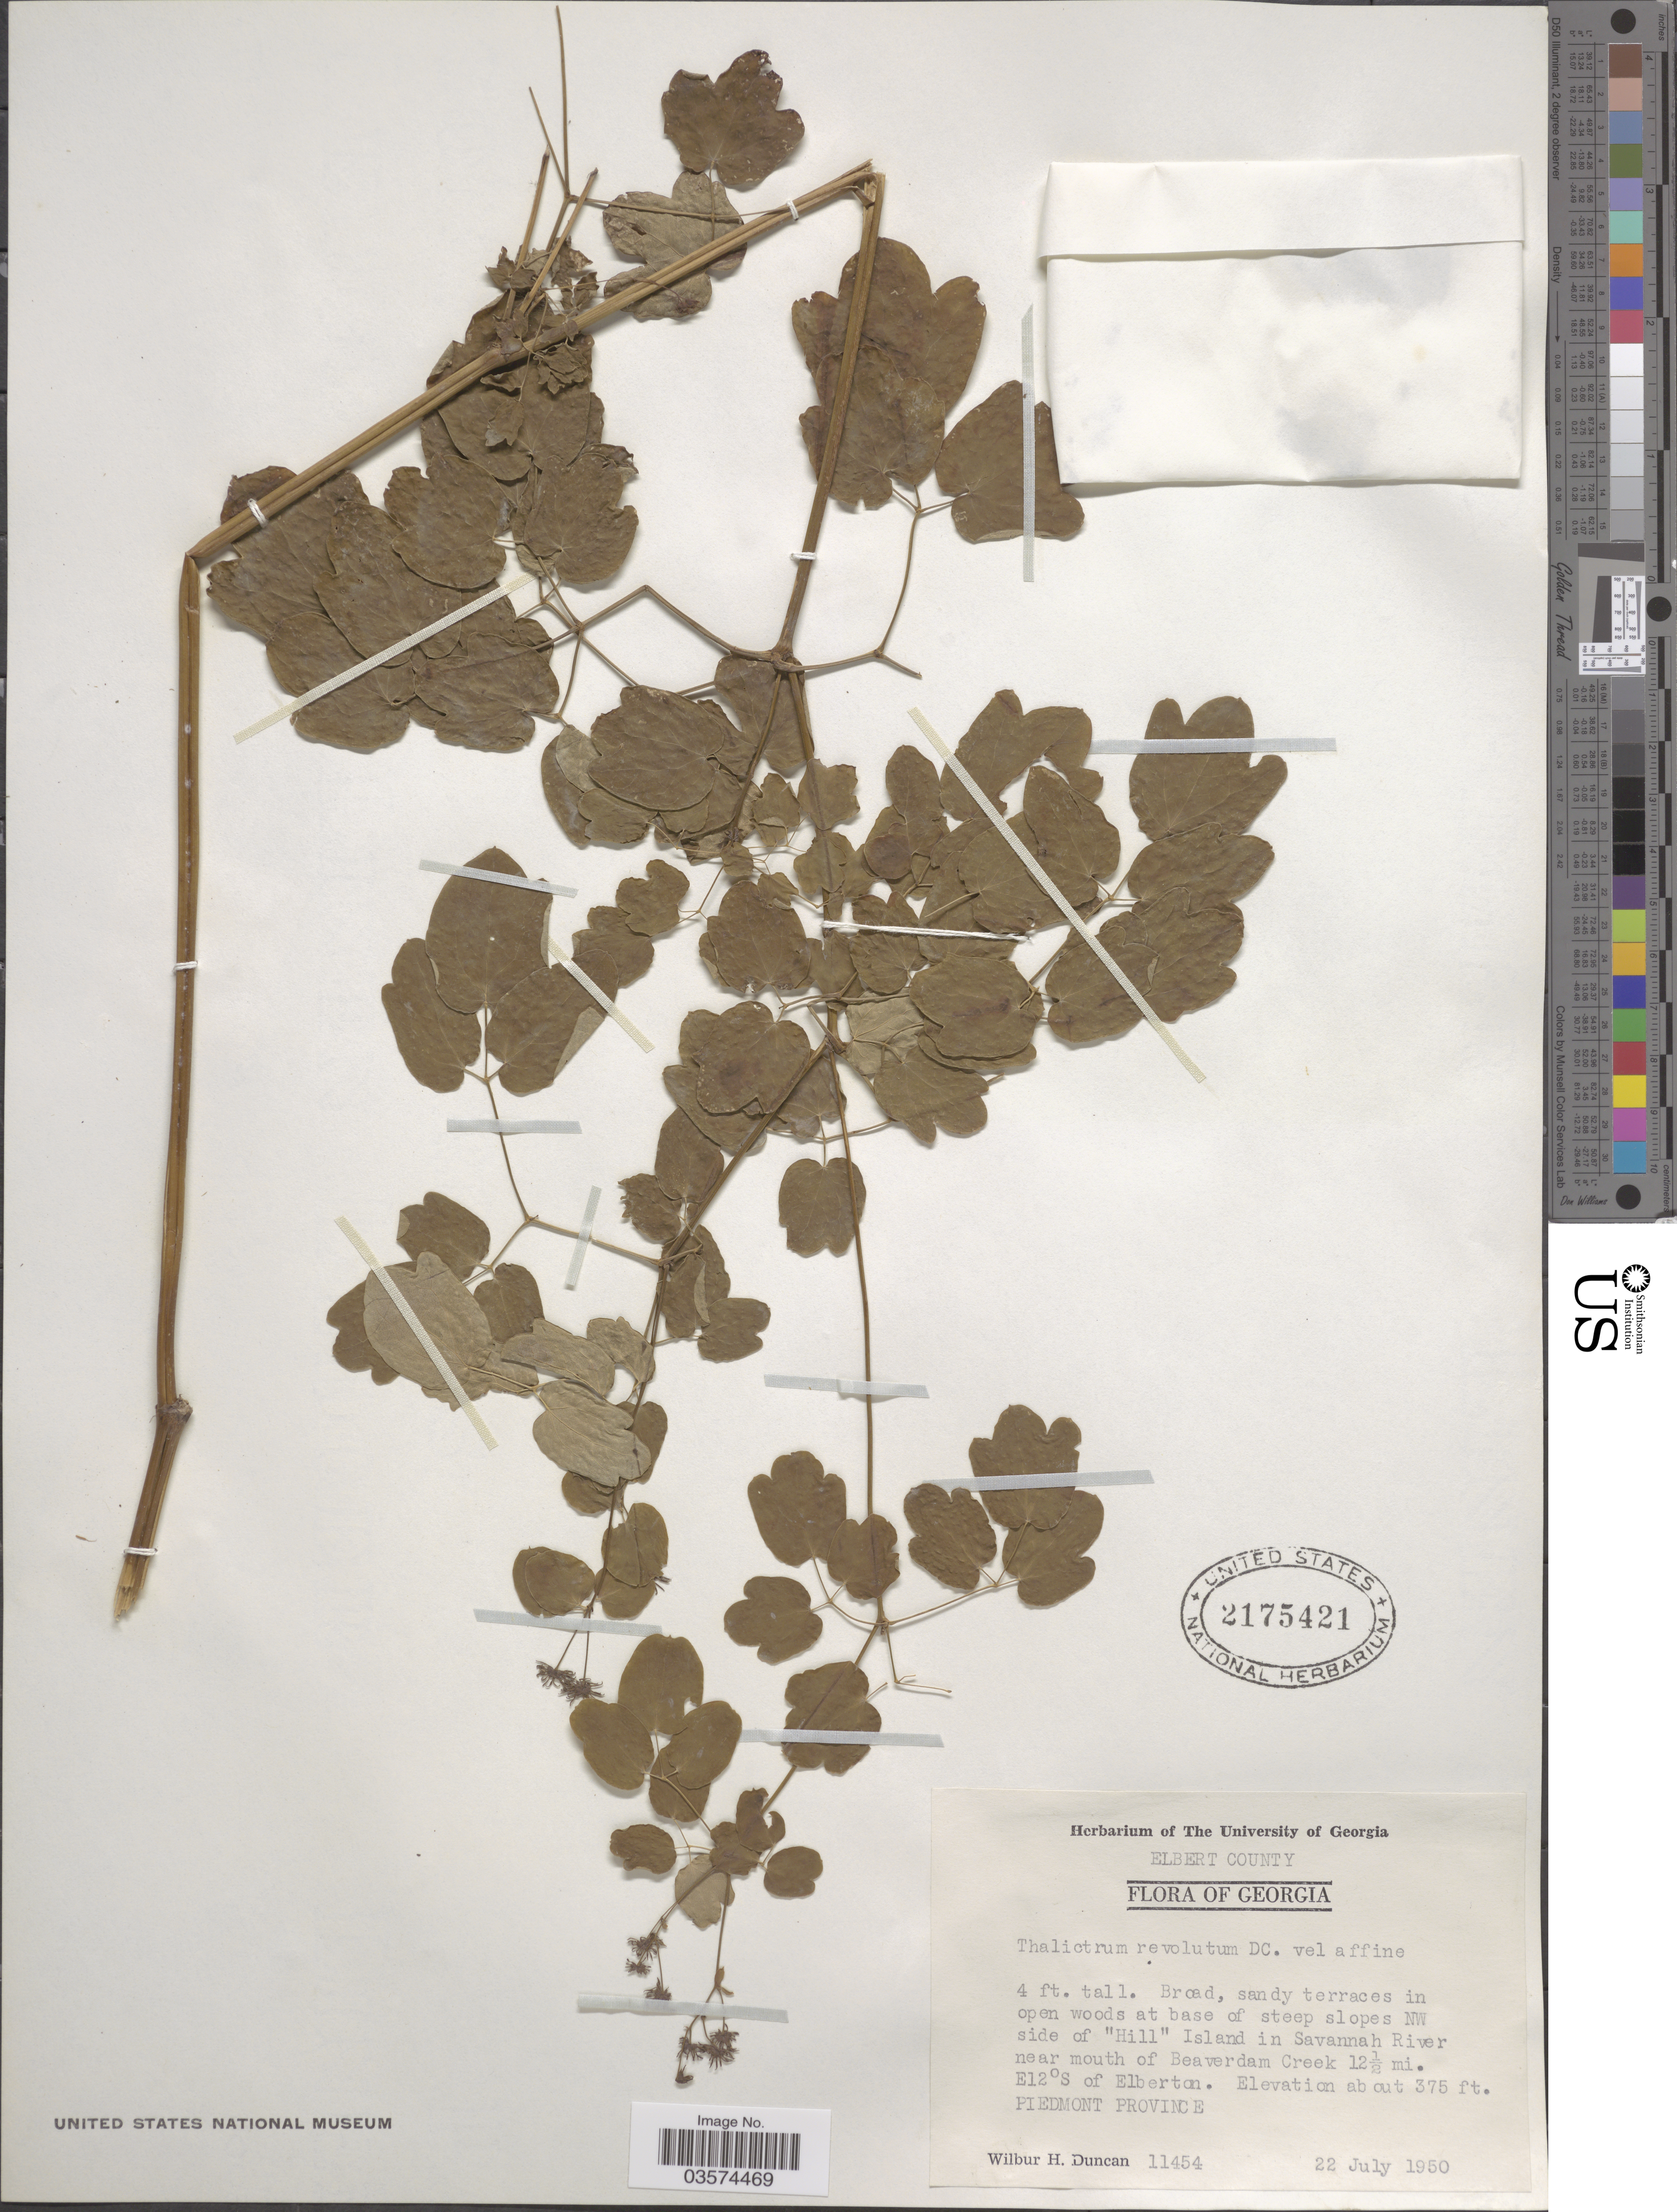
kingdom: Plantae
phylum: Tracheophyta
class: Magnoliopsida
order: Ranunculales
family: Ranunculaceae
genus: Thalictrum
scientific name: Thalictrum amphibolum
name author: Greene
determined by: Strong, Mark T., (BOT), Smithsonian Institution - National Museum of Natural History (UNITED STATES)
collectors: W. H. Duncan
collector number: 11454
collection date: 1950-07-22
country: United States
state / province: Georgia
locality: Elbert County. Broad, sandy terraces in open woods at base of steep slopes NW side of 'Hill' Island in Savannah River near mouth of Beaverdam Creek 12½ mi. El2°S of Elberton. Piedmont Province.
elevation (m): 114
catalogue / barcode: US 2175421